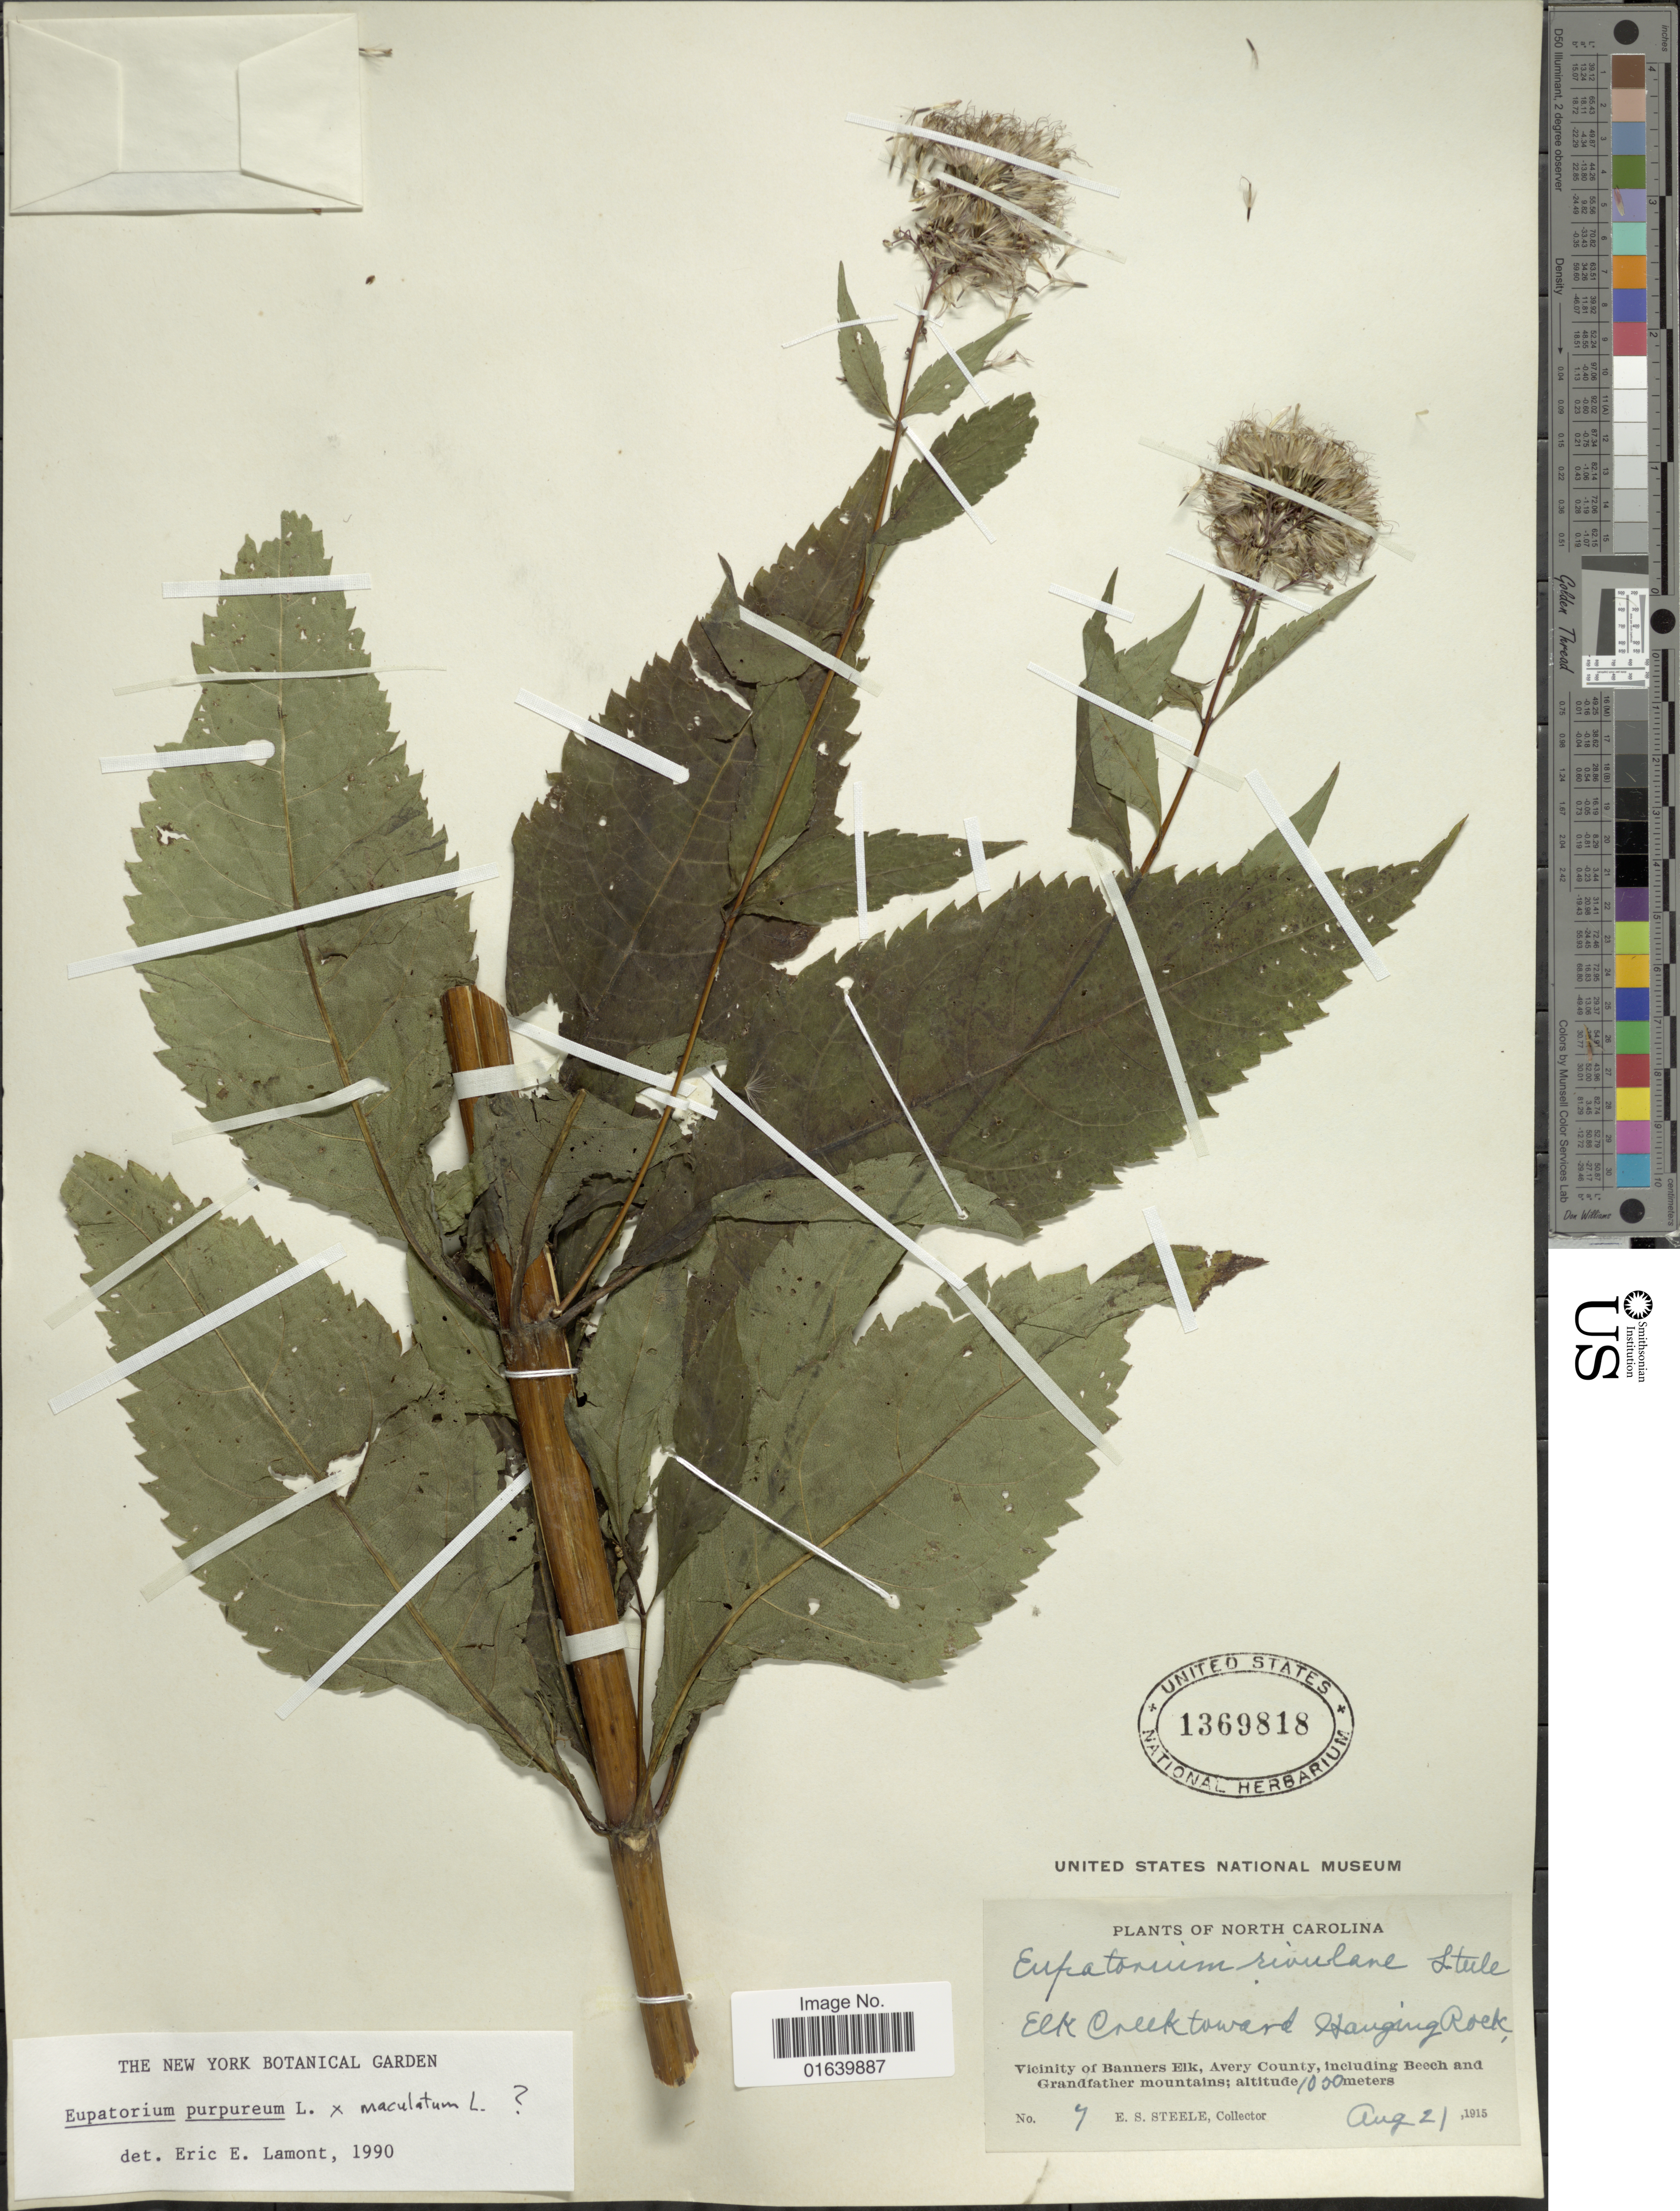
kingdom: Plantae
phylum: Tracheophyta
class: Magnoliopsida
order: Asterales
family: Asteraceae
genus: Eupatorium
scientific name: Eupatorium purpureum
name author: (L.) E.E. Lamont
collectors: E. Steele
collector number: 7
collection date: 1915-08-21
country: United States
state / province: North Carolina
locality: North Carolina, Elke Creek, toward Hanging Rock, vicinity of Banners Elk, Avery County, including Beech and Grandfather mountains.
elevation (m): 1050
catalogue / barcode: US 1369818